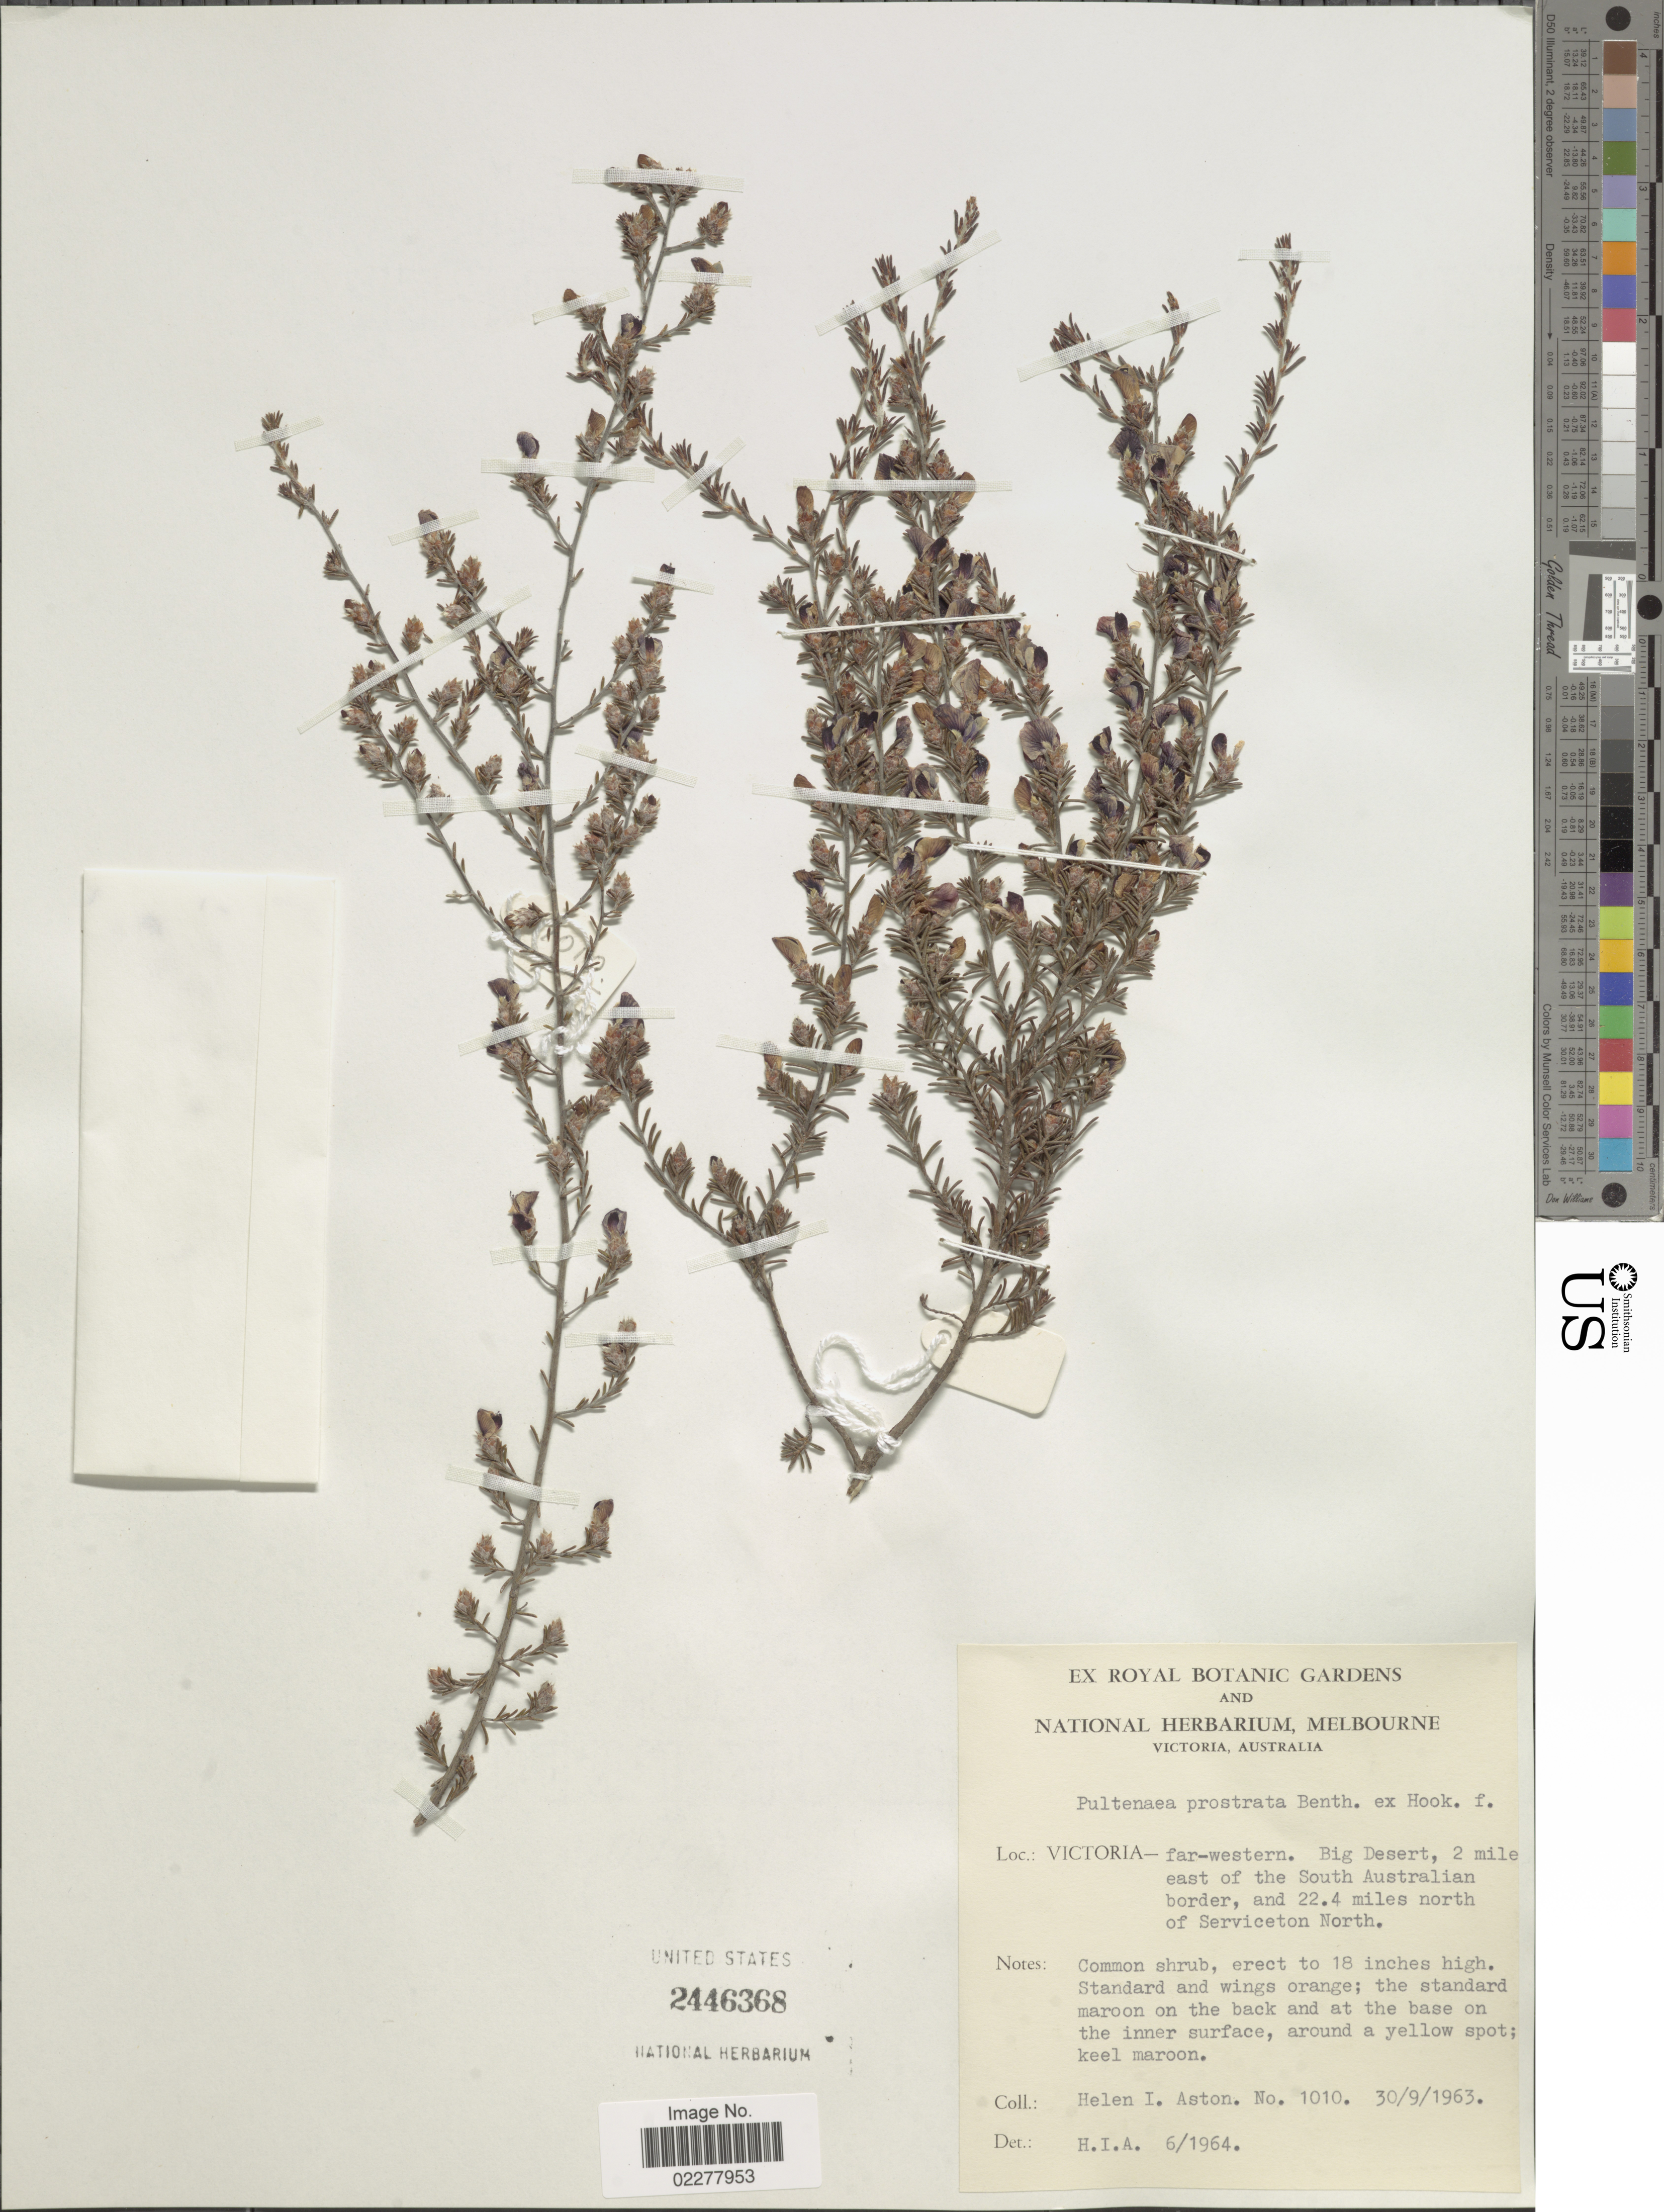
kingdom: Plantae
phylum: Tracheophyta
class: Magnoliopsida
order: Fabales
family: Fabaceae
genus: Pultenaea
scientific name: Pultenaea prostrata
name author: Benth.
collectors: H. I. Aston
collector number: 1010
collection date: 1963-09-30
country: Australia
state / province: Victoria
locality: Victoria - far-western. Big Desert, 2 mile east of the South Australian border, and 22.4 miles north of Serviceton North.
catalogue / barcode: US 2446368